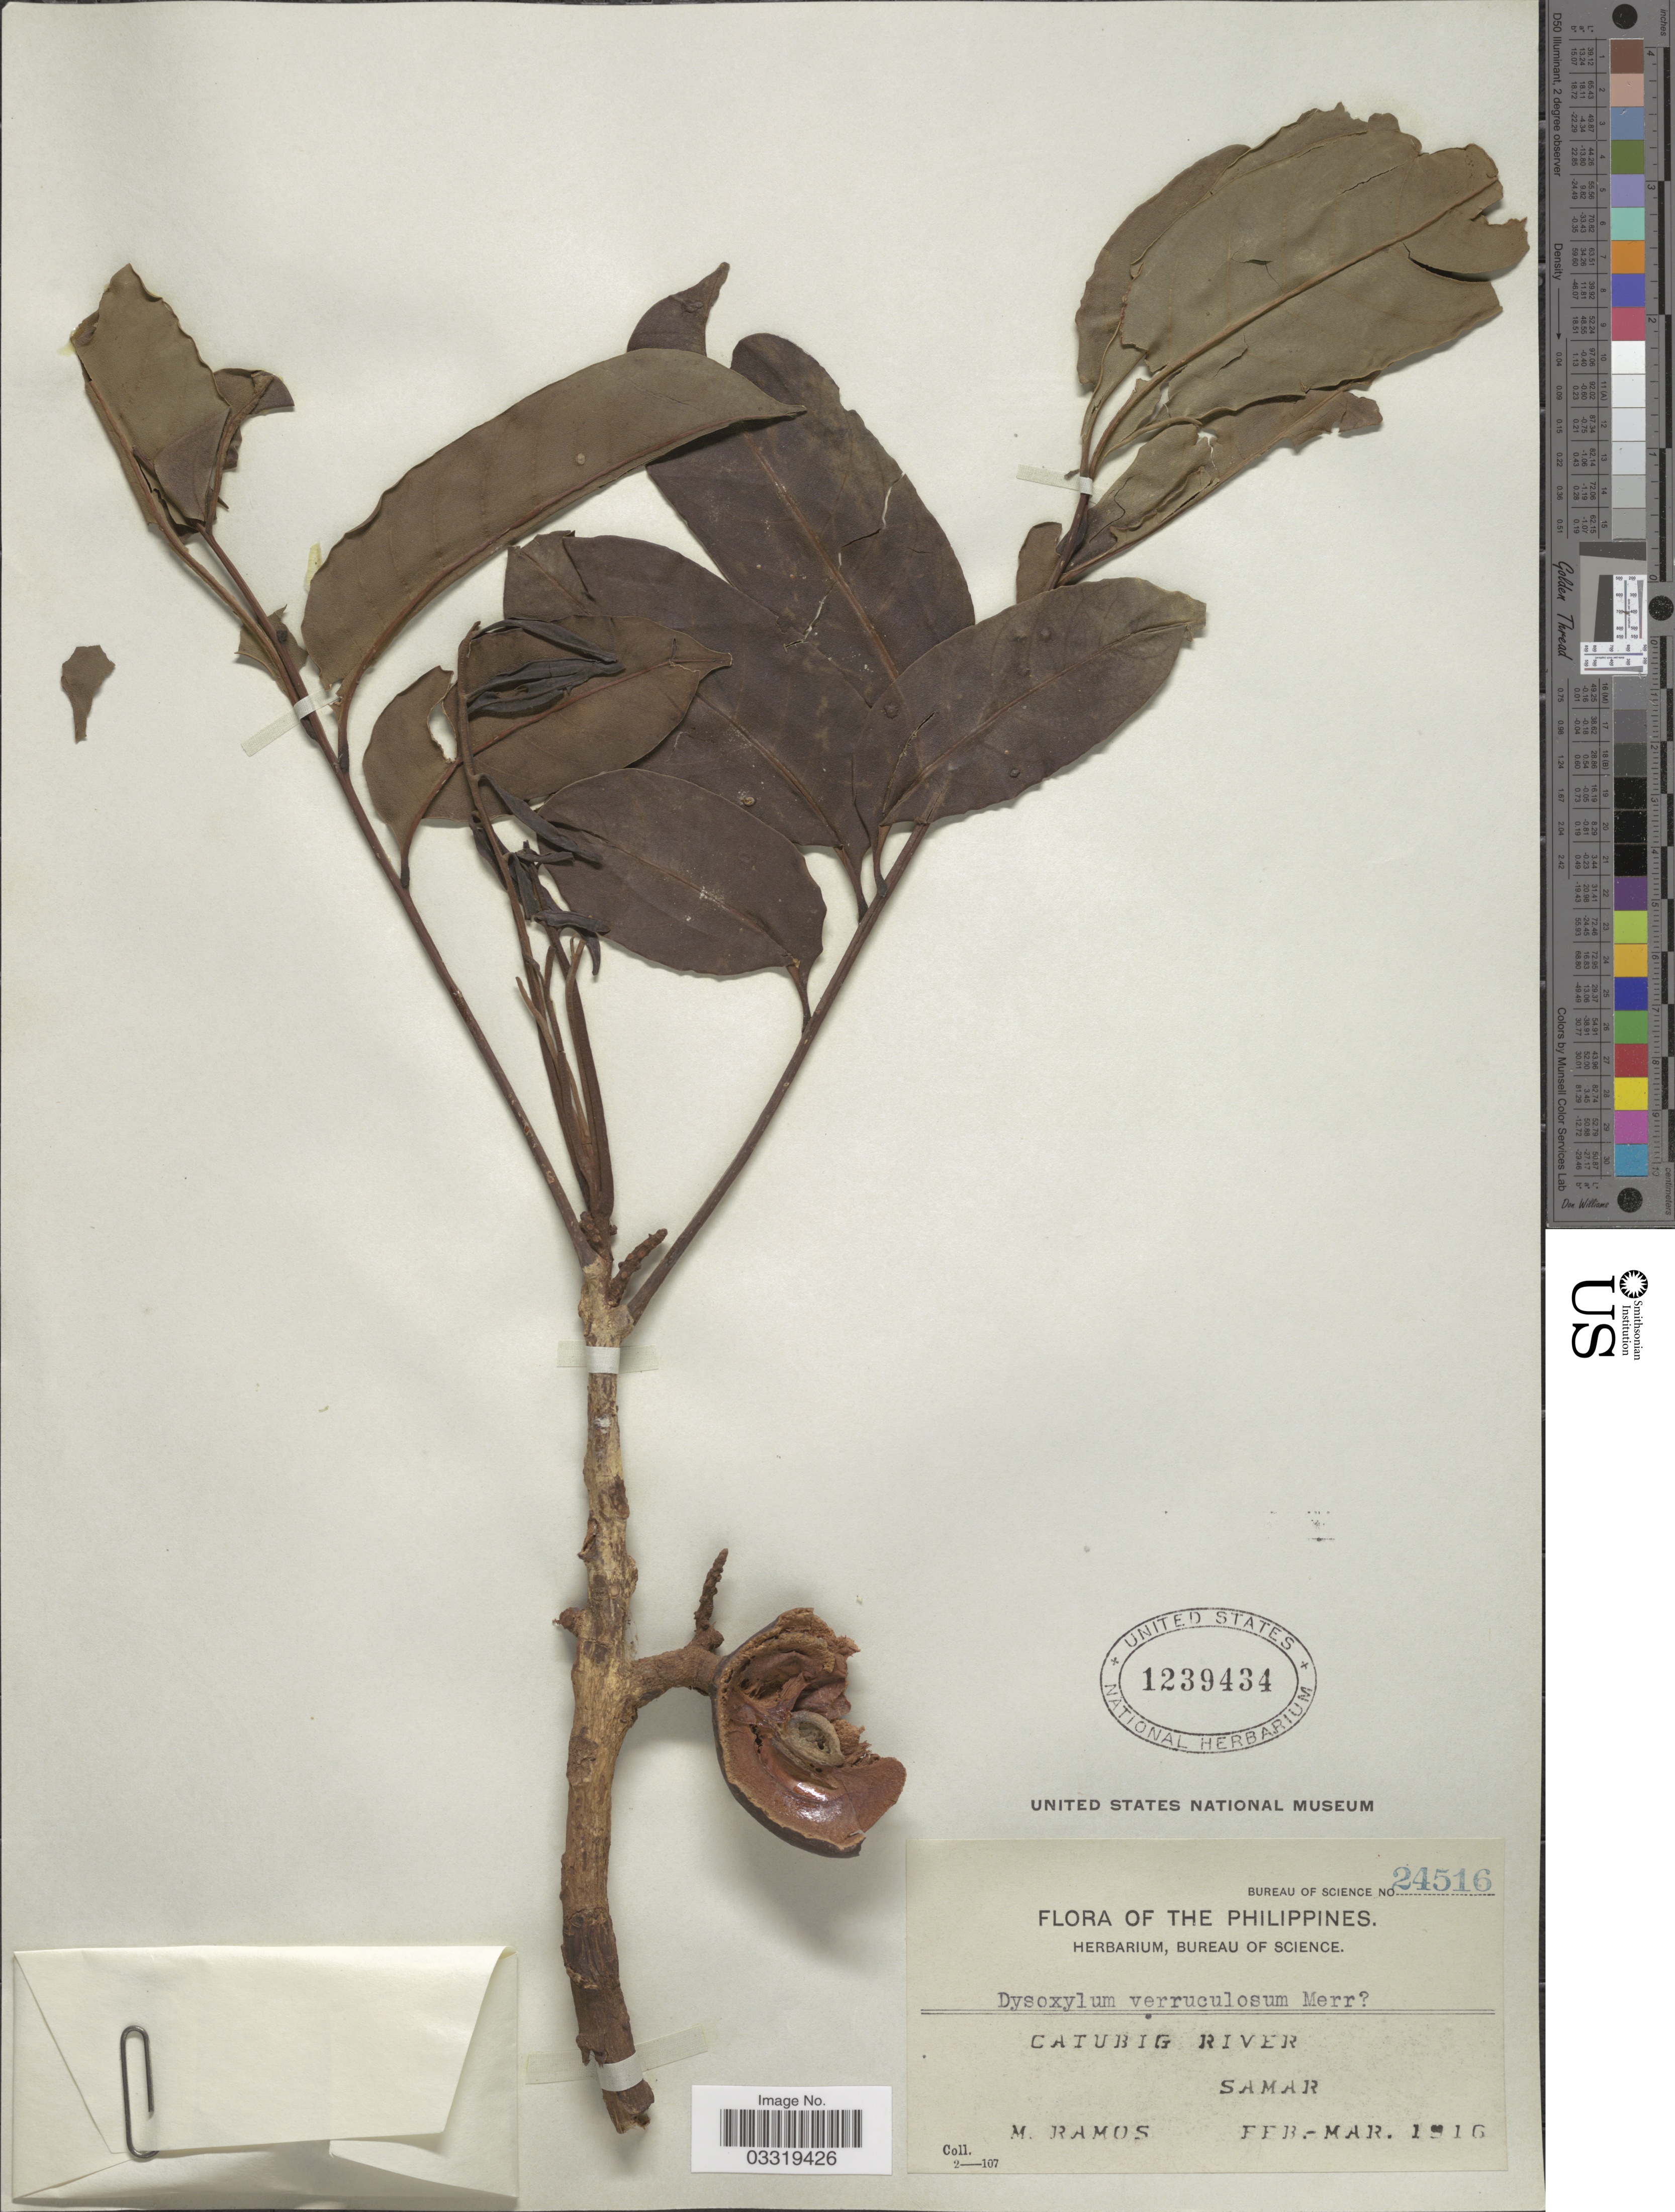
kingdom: Plantae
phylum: Tracheophyta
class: Magnoliopsida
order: Sapindales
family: Meliaceae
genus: Dysoxylum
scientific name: Dysoxylum grande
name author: Hiern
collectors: M. Ramos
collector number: Bureau of Science 24516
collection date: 1916-02/1916-03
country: Philippines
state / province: Eastern Visayas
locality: Catubig River, Samar.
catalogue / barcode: US 1239434